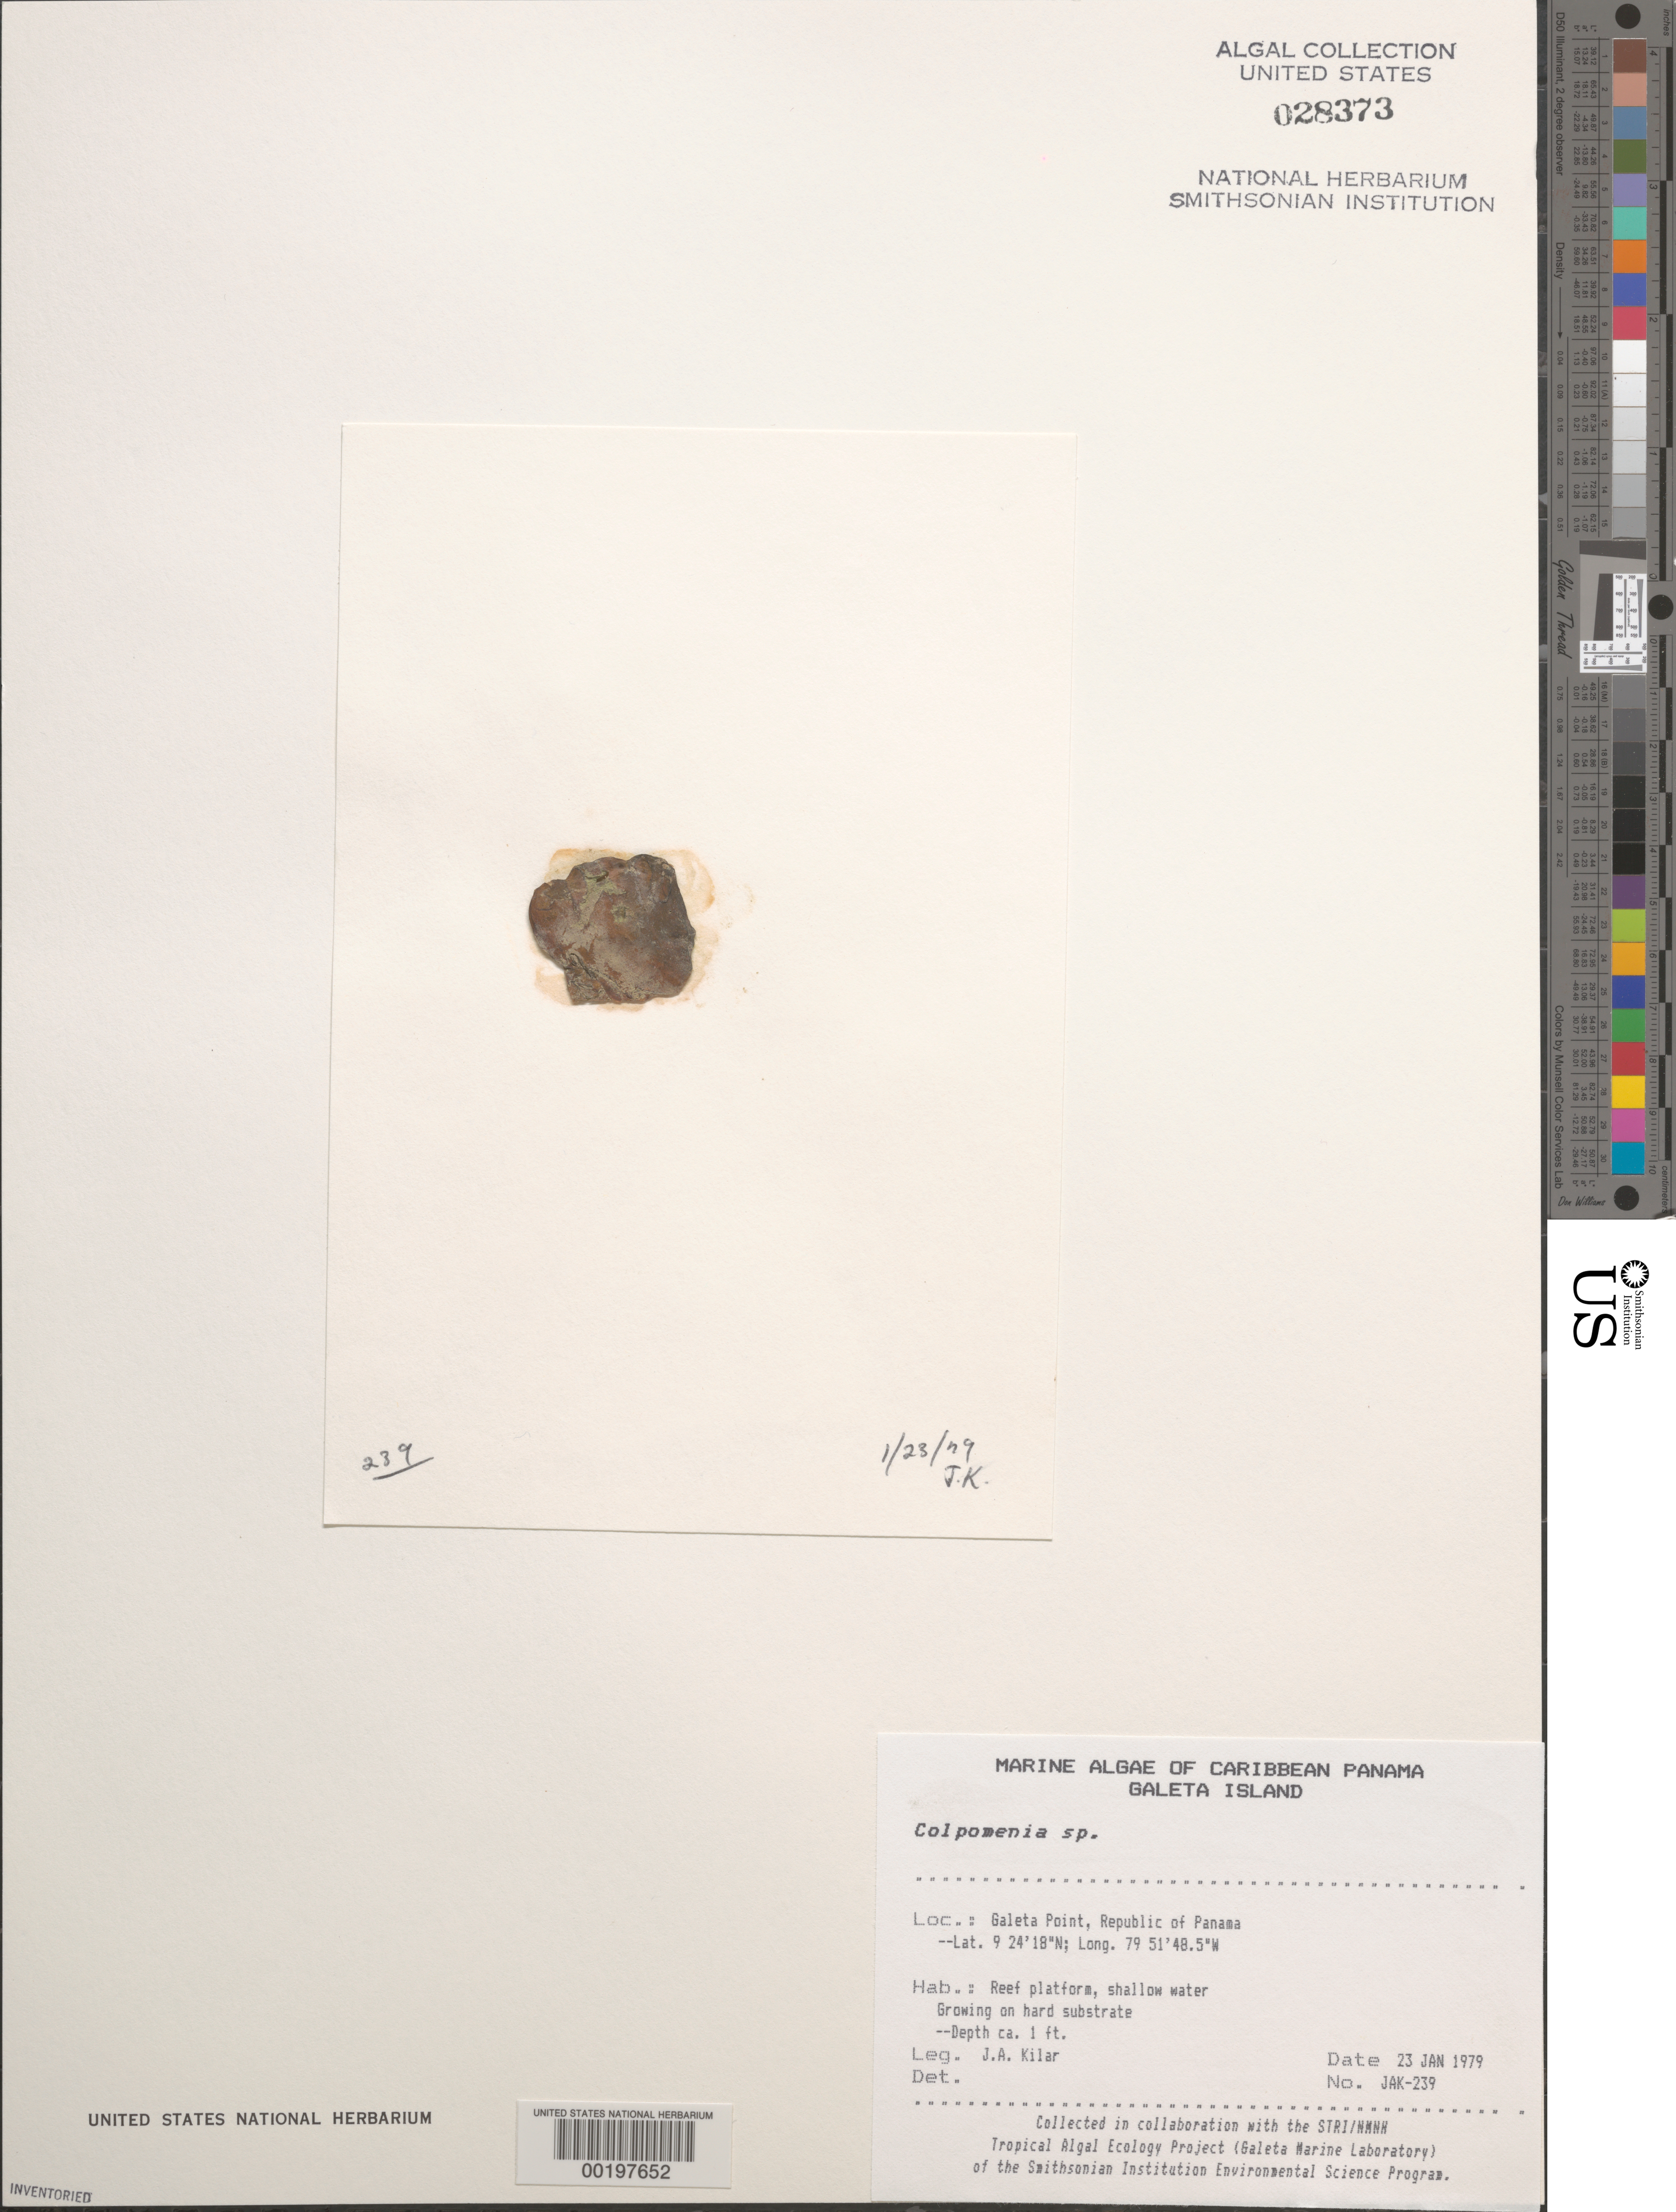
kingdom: Chromista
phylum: Ochrophyta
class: Phaeophyceae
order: Scytosiphonales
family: Scytosiphonaceae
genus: Colpomenia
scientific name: Colpomenia sp.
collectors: J. A. Kilar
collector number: JAK-239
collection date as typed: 23 Jan 1979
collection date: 1979-01-23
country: Panama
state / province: Colón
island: Galeta Island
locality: Galeta Point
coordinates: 9 24' 18" N, 79 51' 48.5" W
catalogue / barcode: US 28373